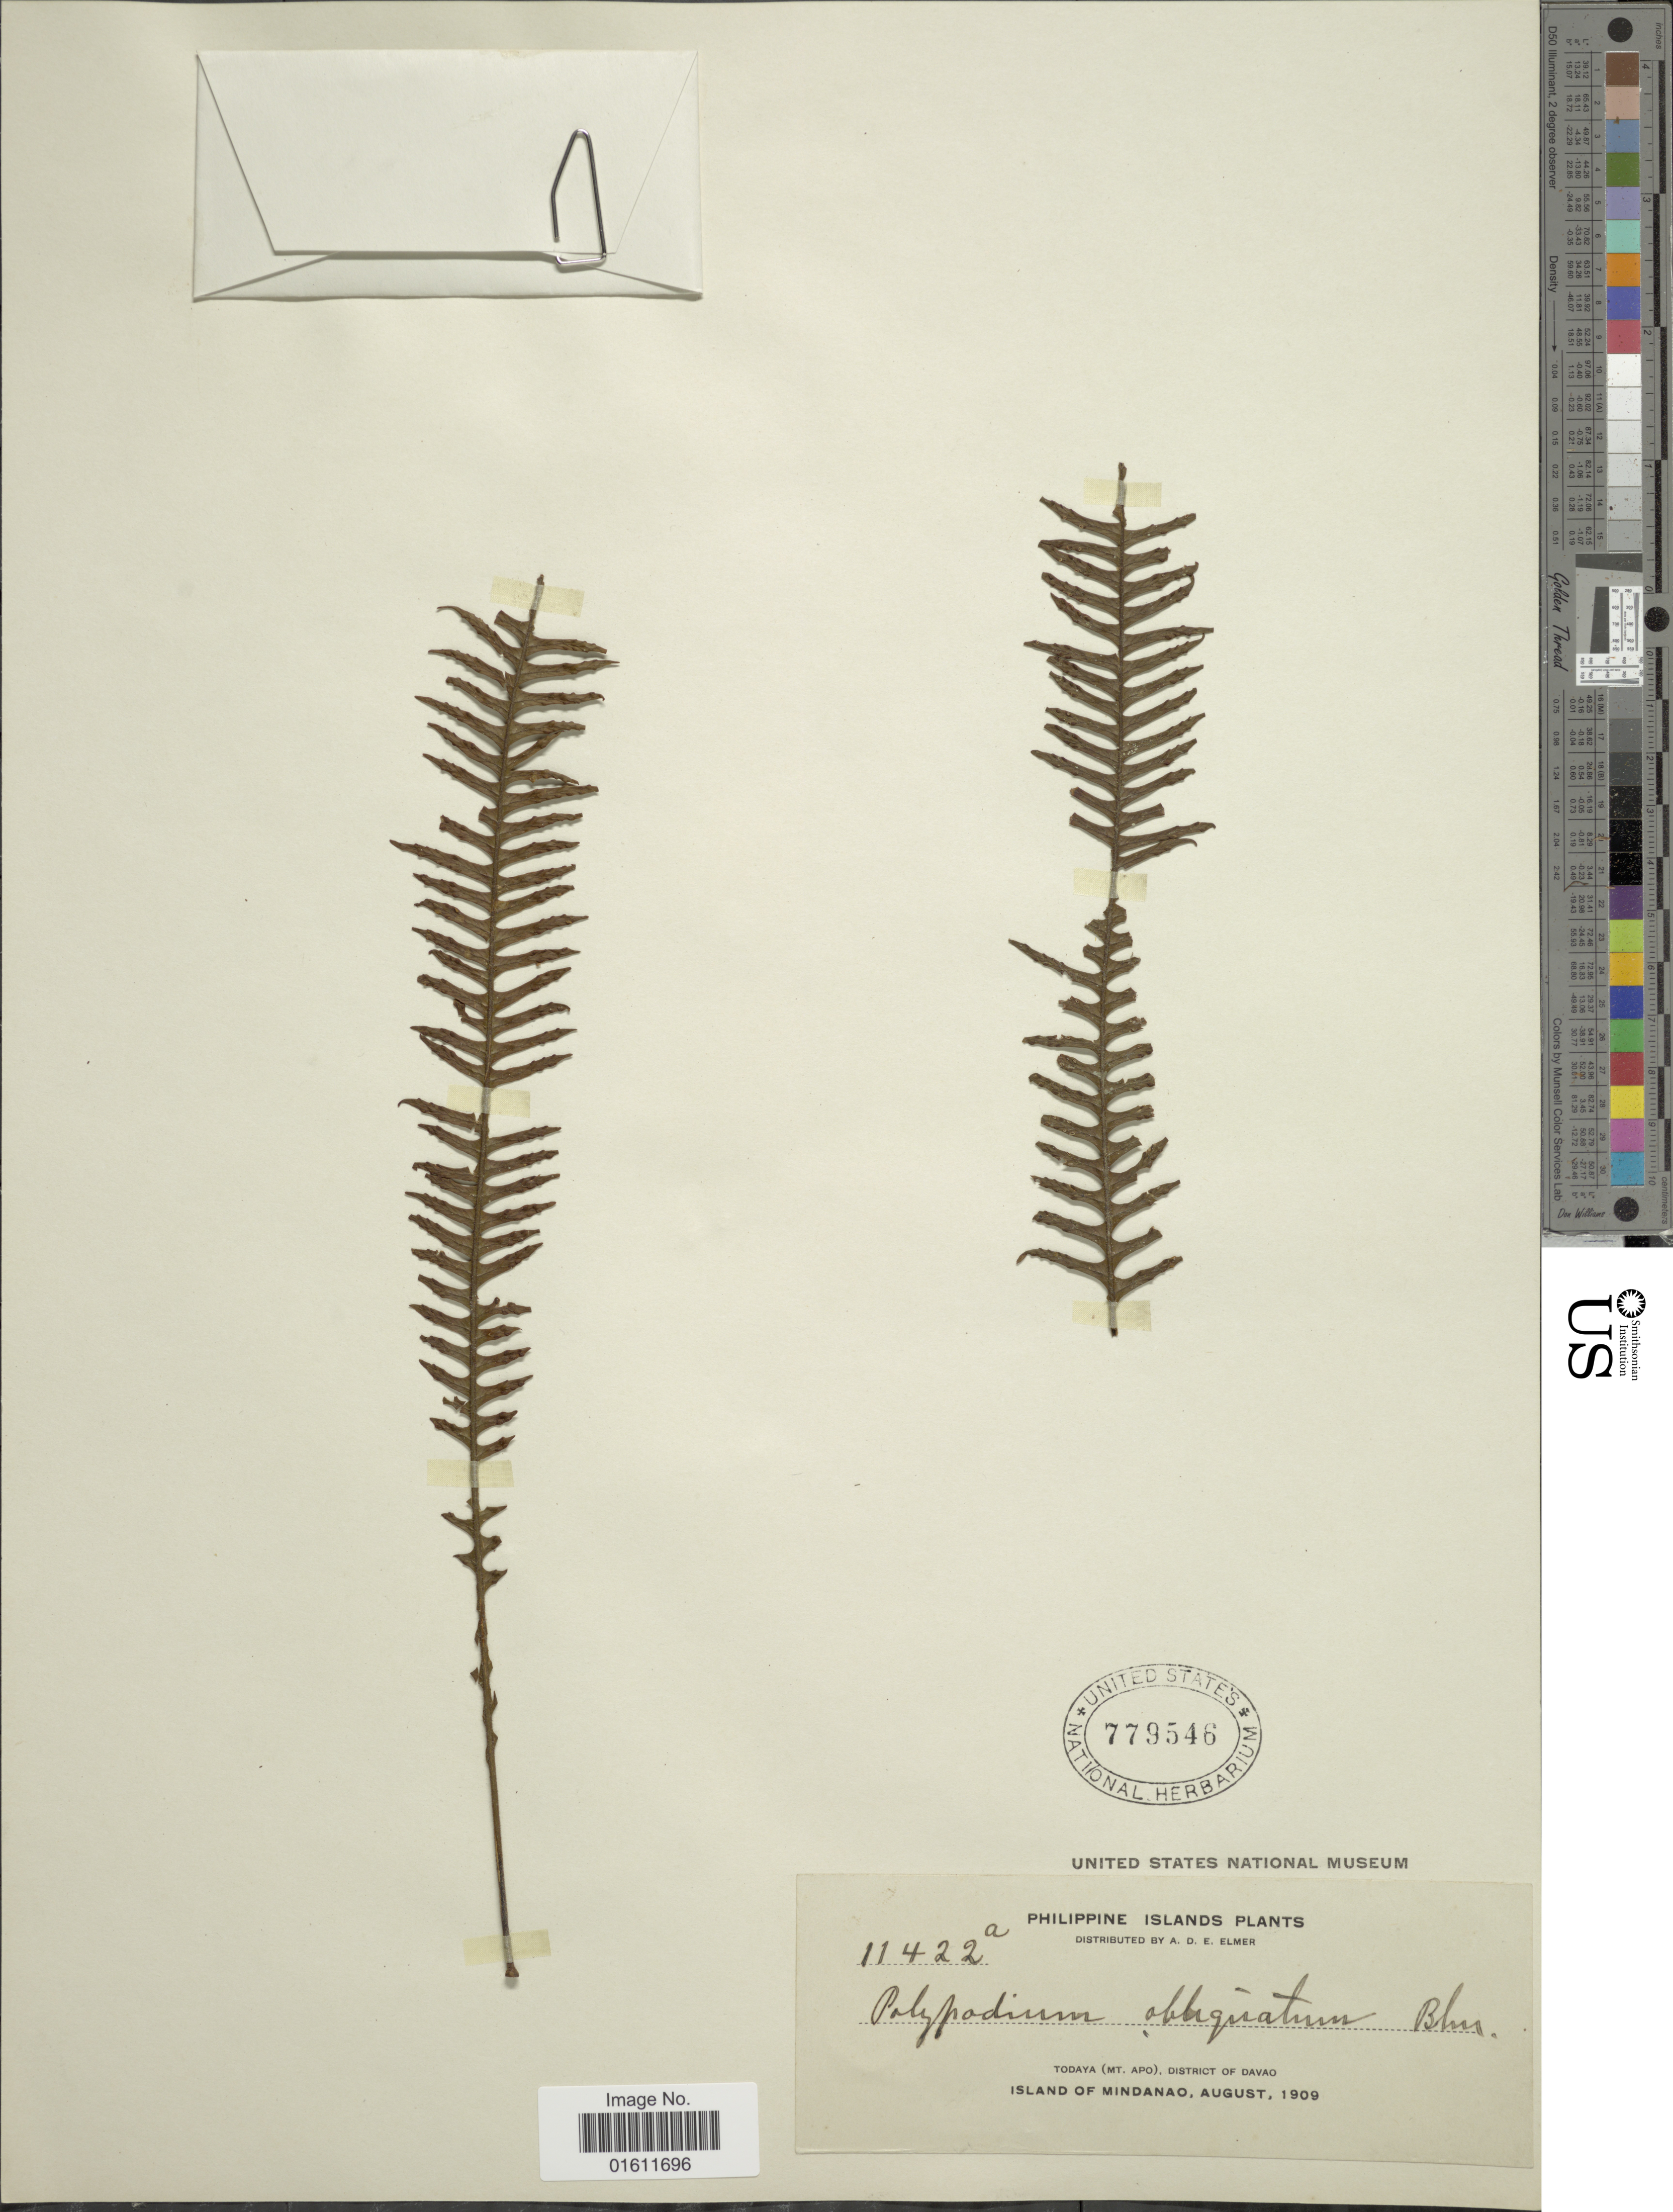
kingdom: Plantae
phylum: Tracheophyta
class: Polypodiopsida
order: Polypodiales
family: Polypodiaceae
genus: Prosaptia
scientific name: Prosaptia obliquata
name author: (Blume) Mett.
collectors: A. D. E. Elmer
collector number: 11422a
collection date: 1909-08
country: Philippines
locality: Island of Mindanao, Todaya (Mt. Apo), District of Davao.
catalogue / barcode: US 779546